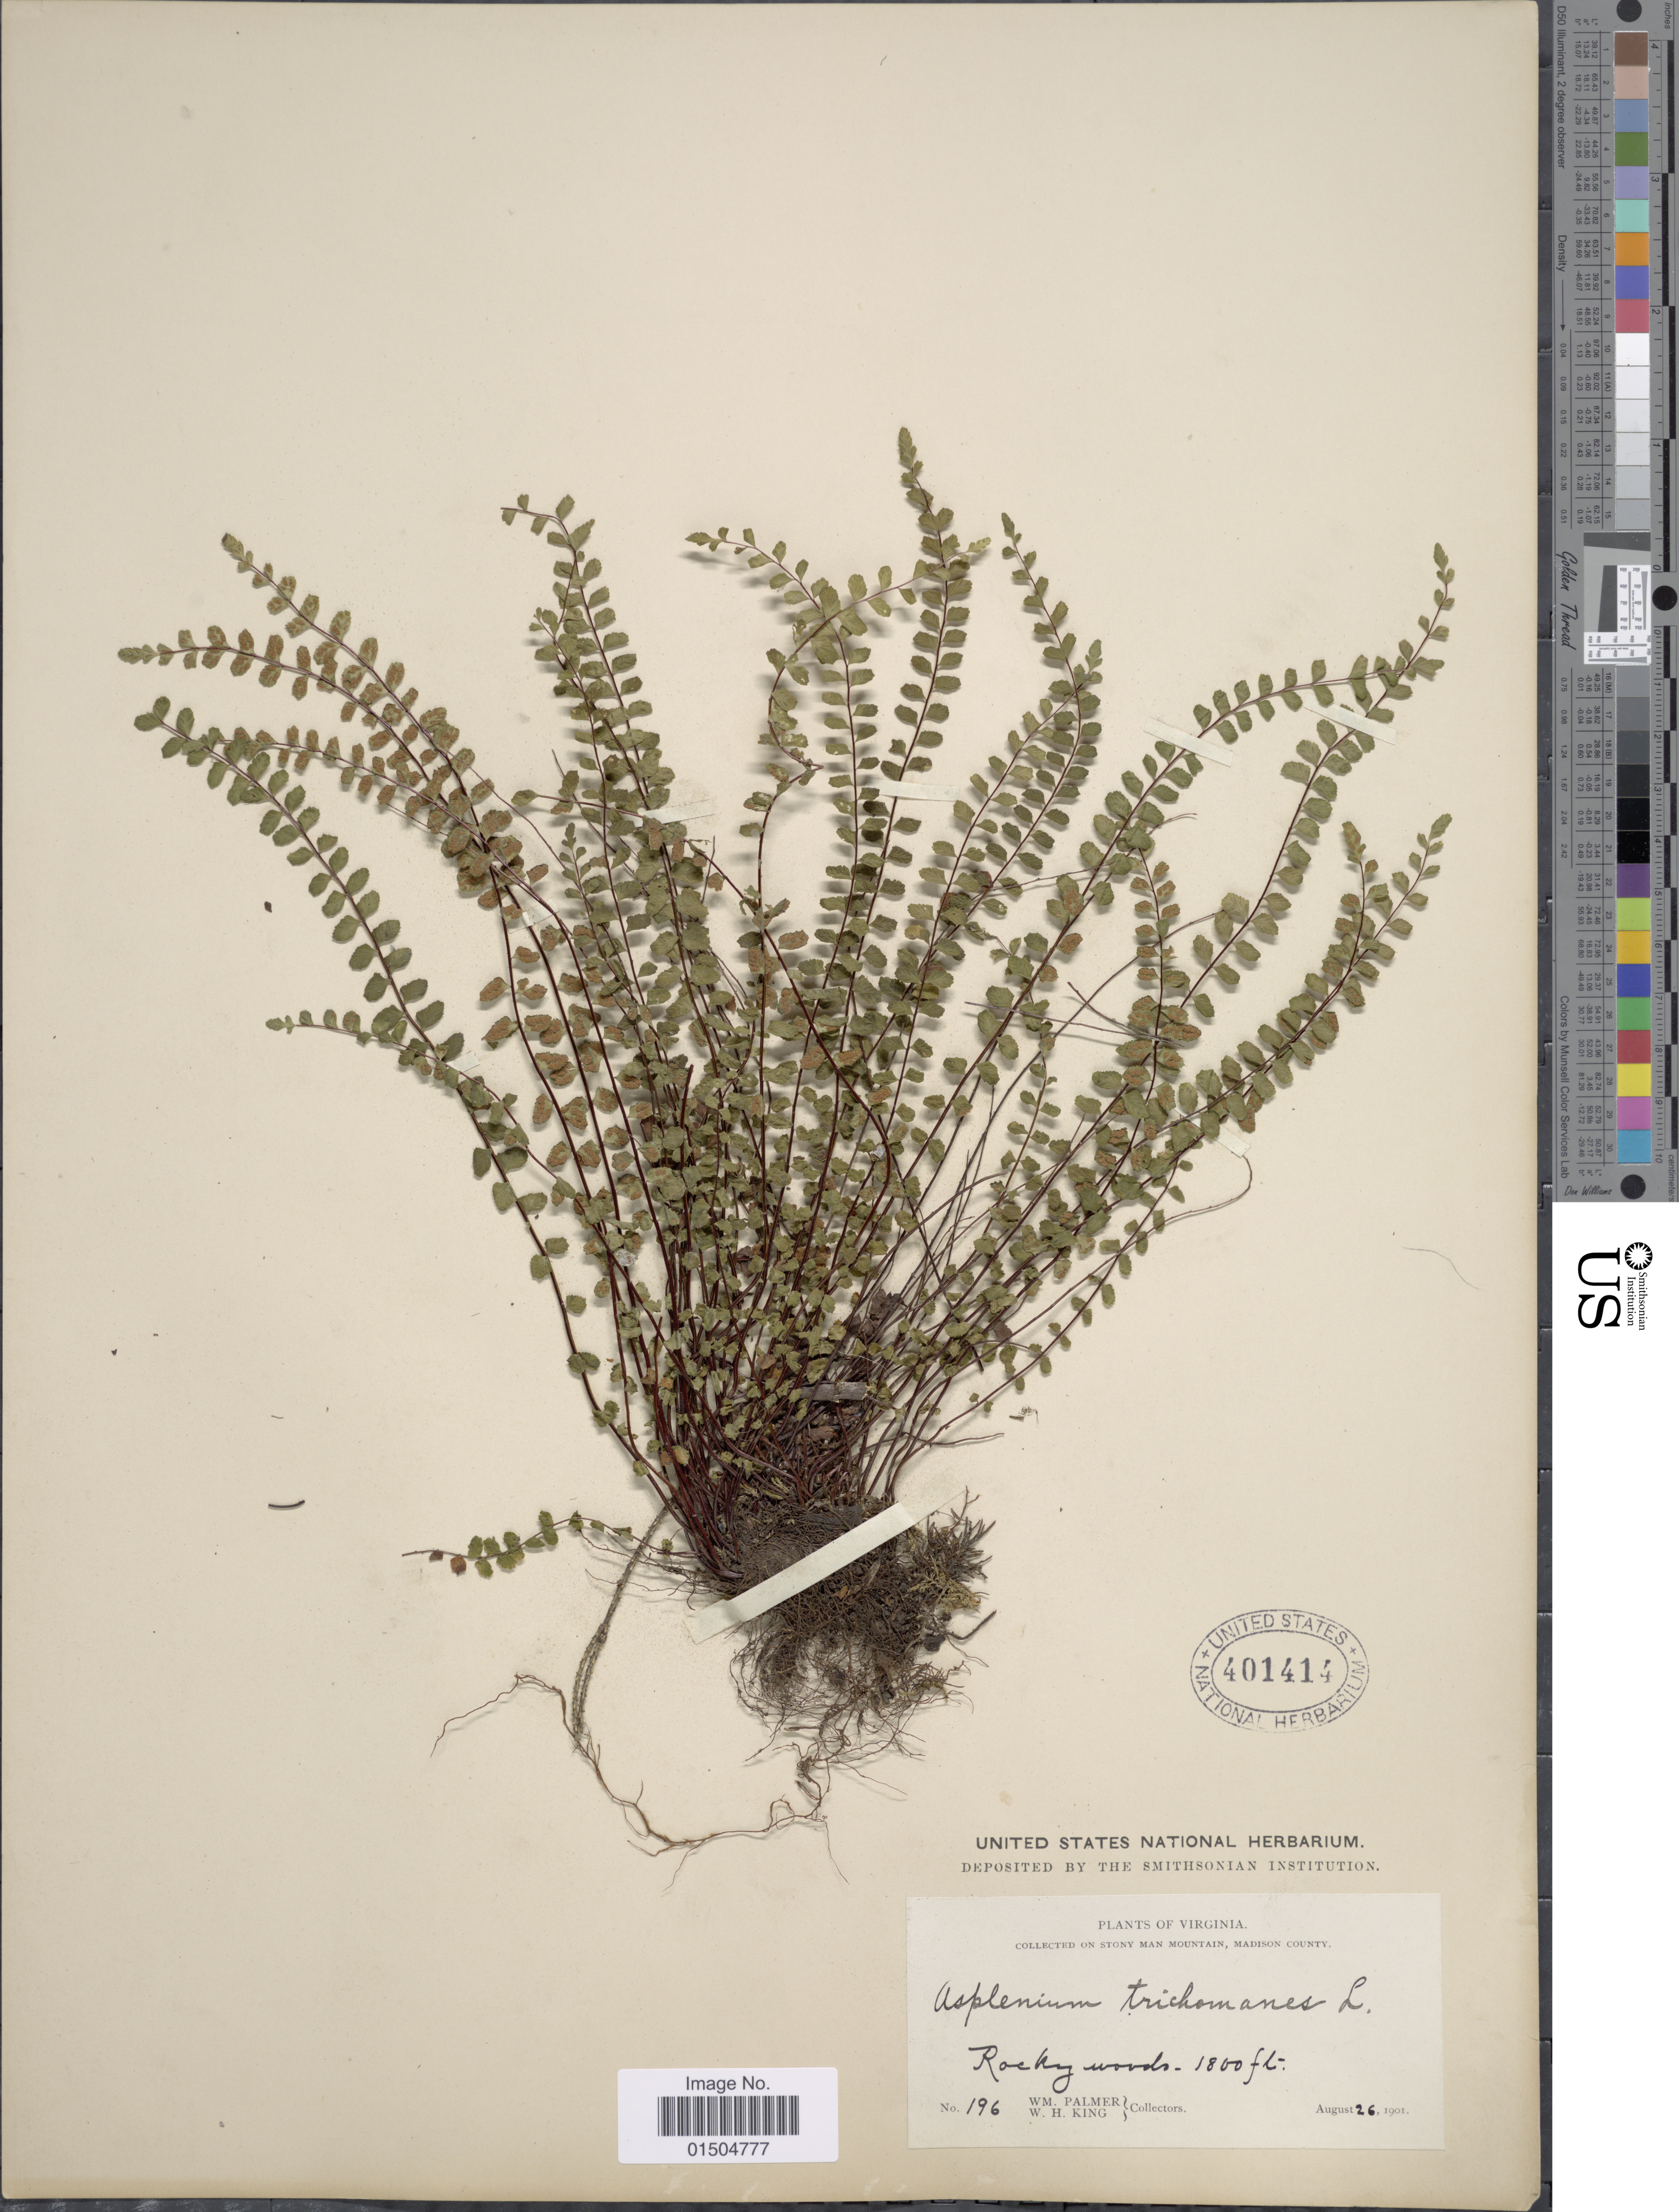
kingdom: Plantae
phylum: Tracheophyta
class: Polypodiopsida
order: Polypodiales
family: Aspleniaceae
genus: Asplenium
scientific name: Asplenium trichomanes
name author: L.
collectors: W. Palmer & W. H. King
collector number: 196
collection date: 1901-08-26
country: United States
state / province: Virginia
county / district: Madison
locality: On Stony Man Mountain Rocky woods.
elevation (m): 549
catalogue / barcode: US 401414